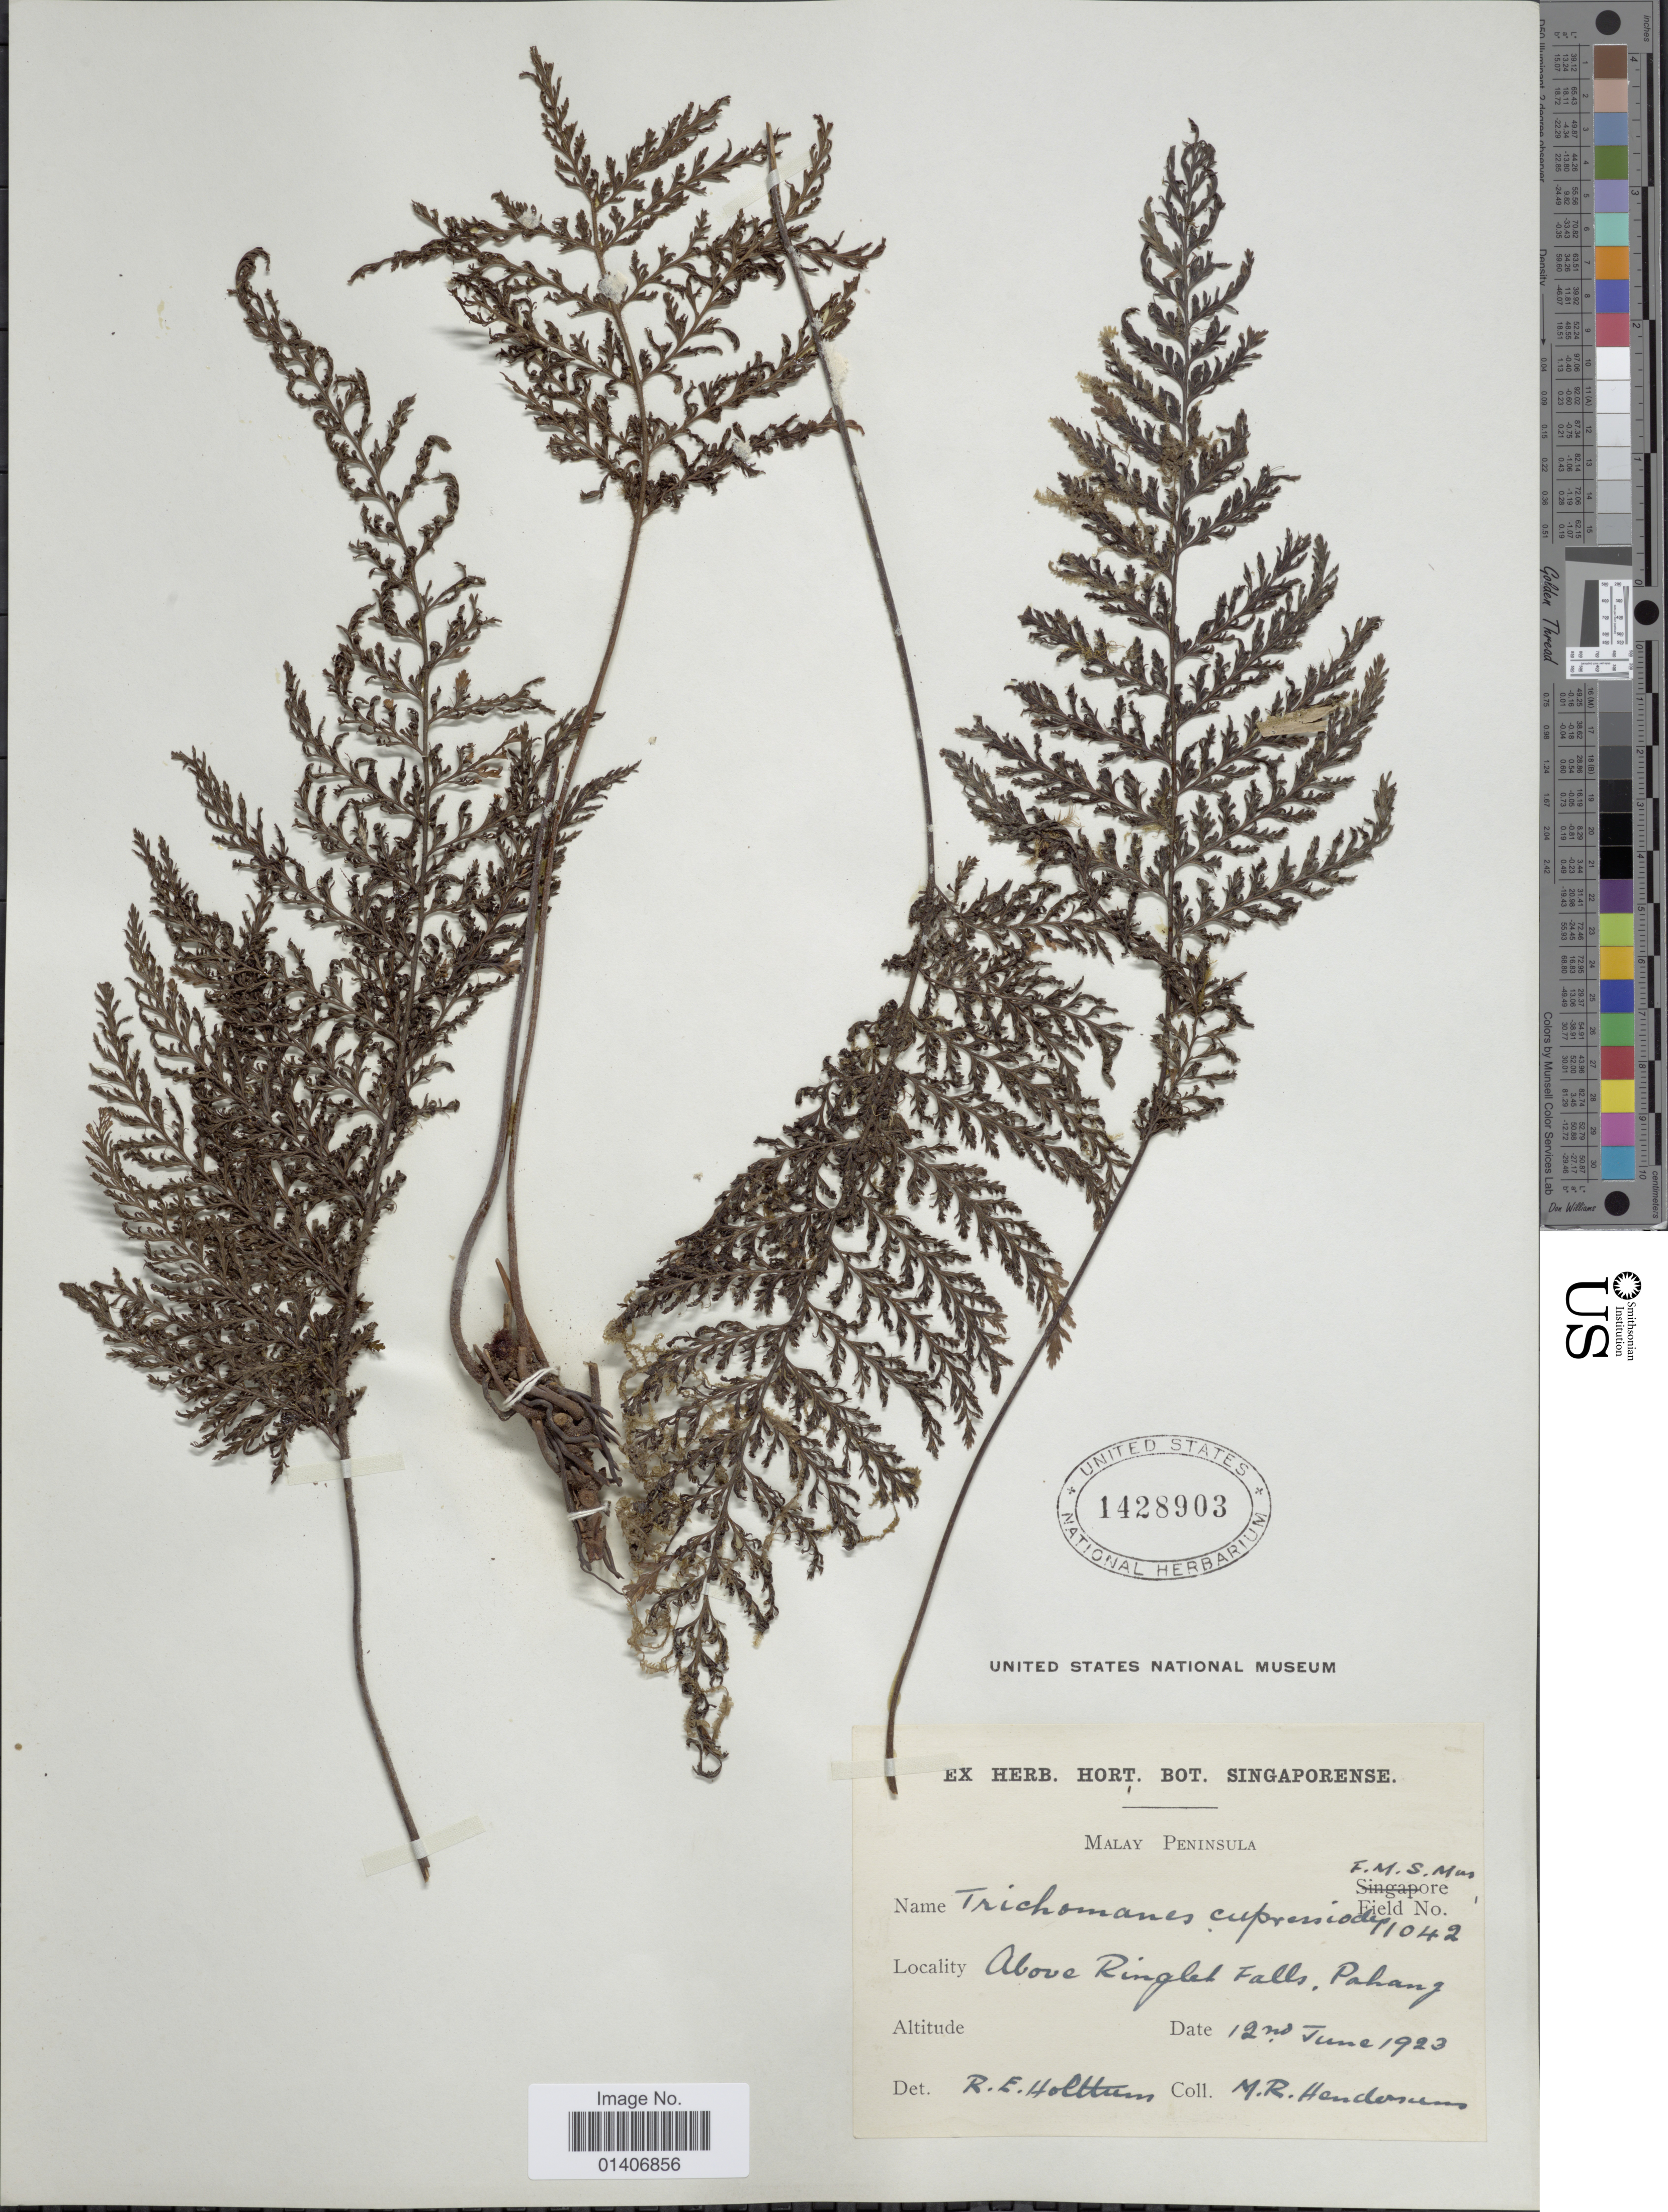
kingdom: Plantae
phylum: Tracheophyta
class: Polypodiopsida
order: Hymenophyllales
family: Hymenophyllaceae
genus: Abrodictyum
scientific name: Abrodictyum obscurum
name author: (Blume) Ebihara & K. Iwats.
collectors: M. Henderson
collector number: Singapore Field 11042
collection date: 1923-06-12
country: Malaysia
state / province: Pahang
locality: Malay Peninsula, Above Ringlet Falls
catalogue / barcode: US 1428903